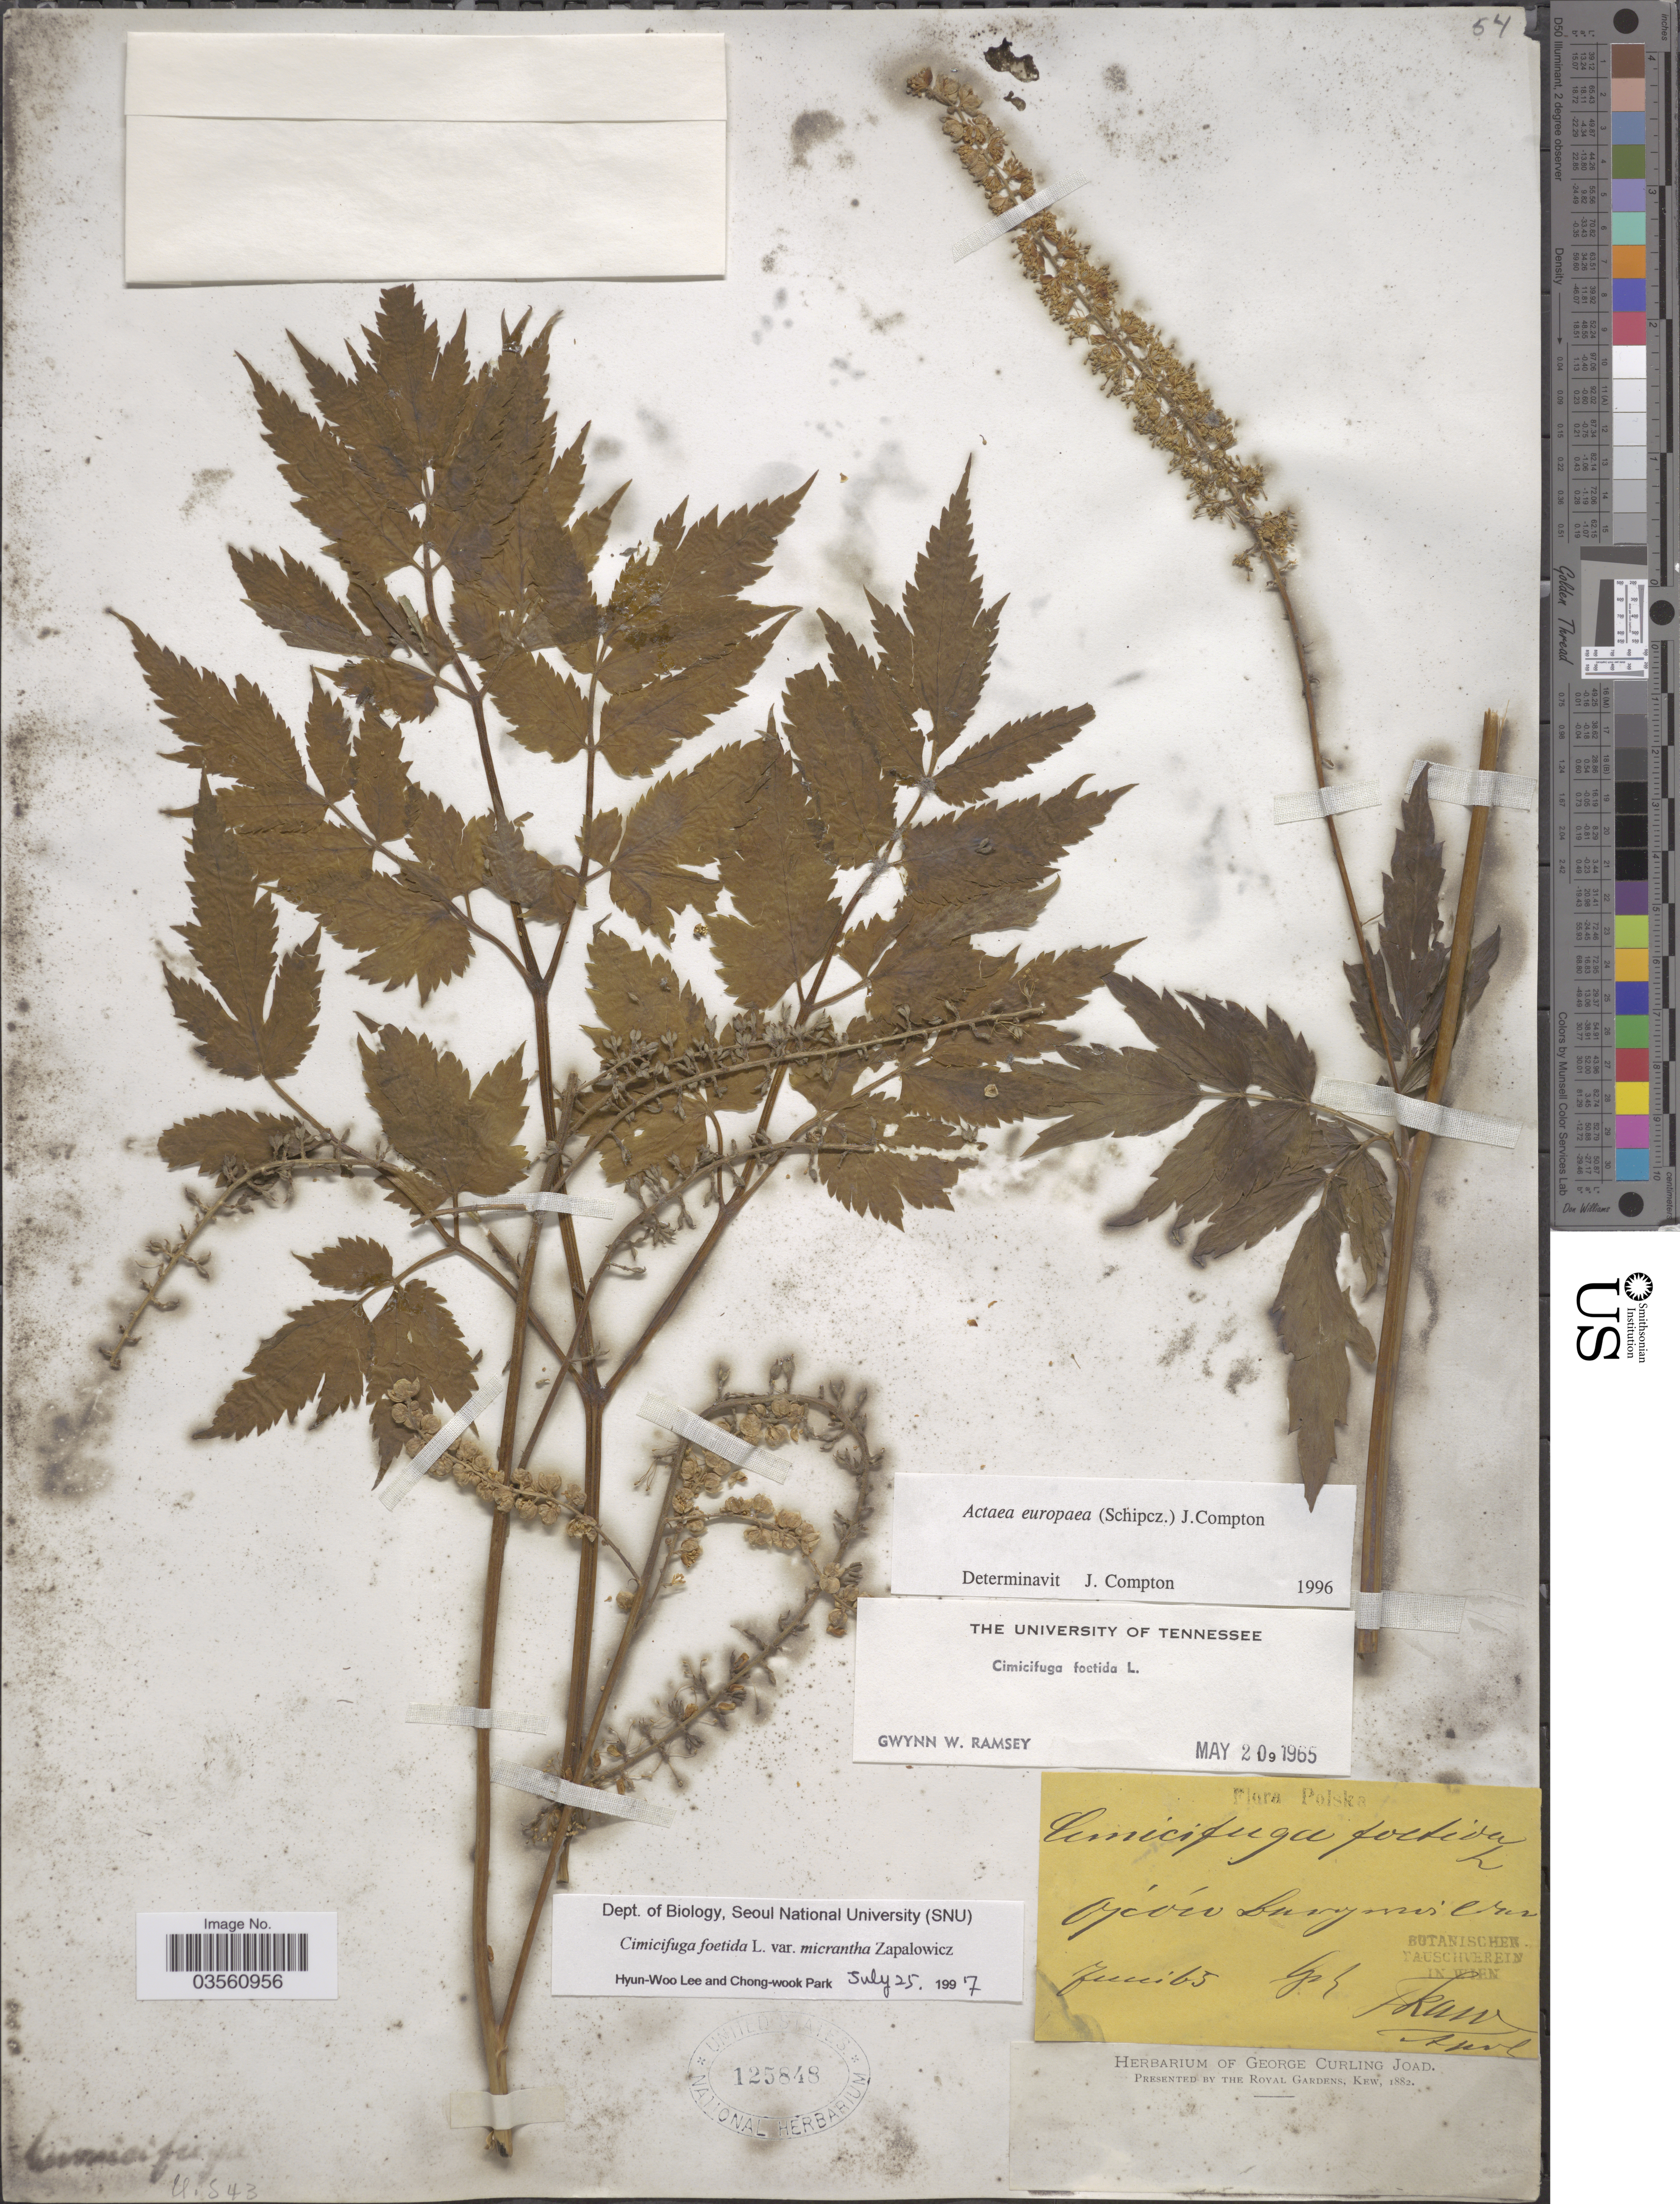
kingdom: Plantae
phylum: Tracheophyta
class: Magnoliopsida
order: Ranunculales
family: Ranunculaceae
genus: Actaea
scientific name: Actaea europaea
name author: (Schipcz.) J. Compton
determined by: Compton, J. A.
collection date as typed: Transcribed d/m/y: /6/65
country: Poland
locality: Polska. Ojcóco[interpreted] [illegible text].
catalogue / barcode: US 125848